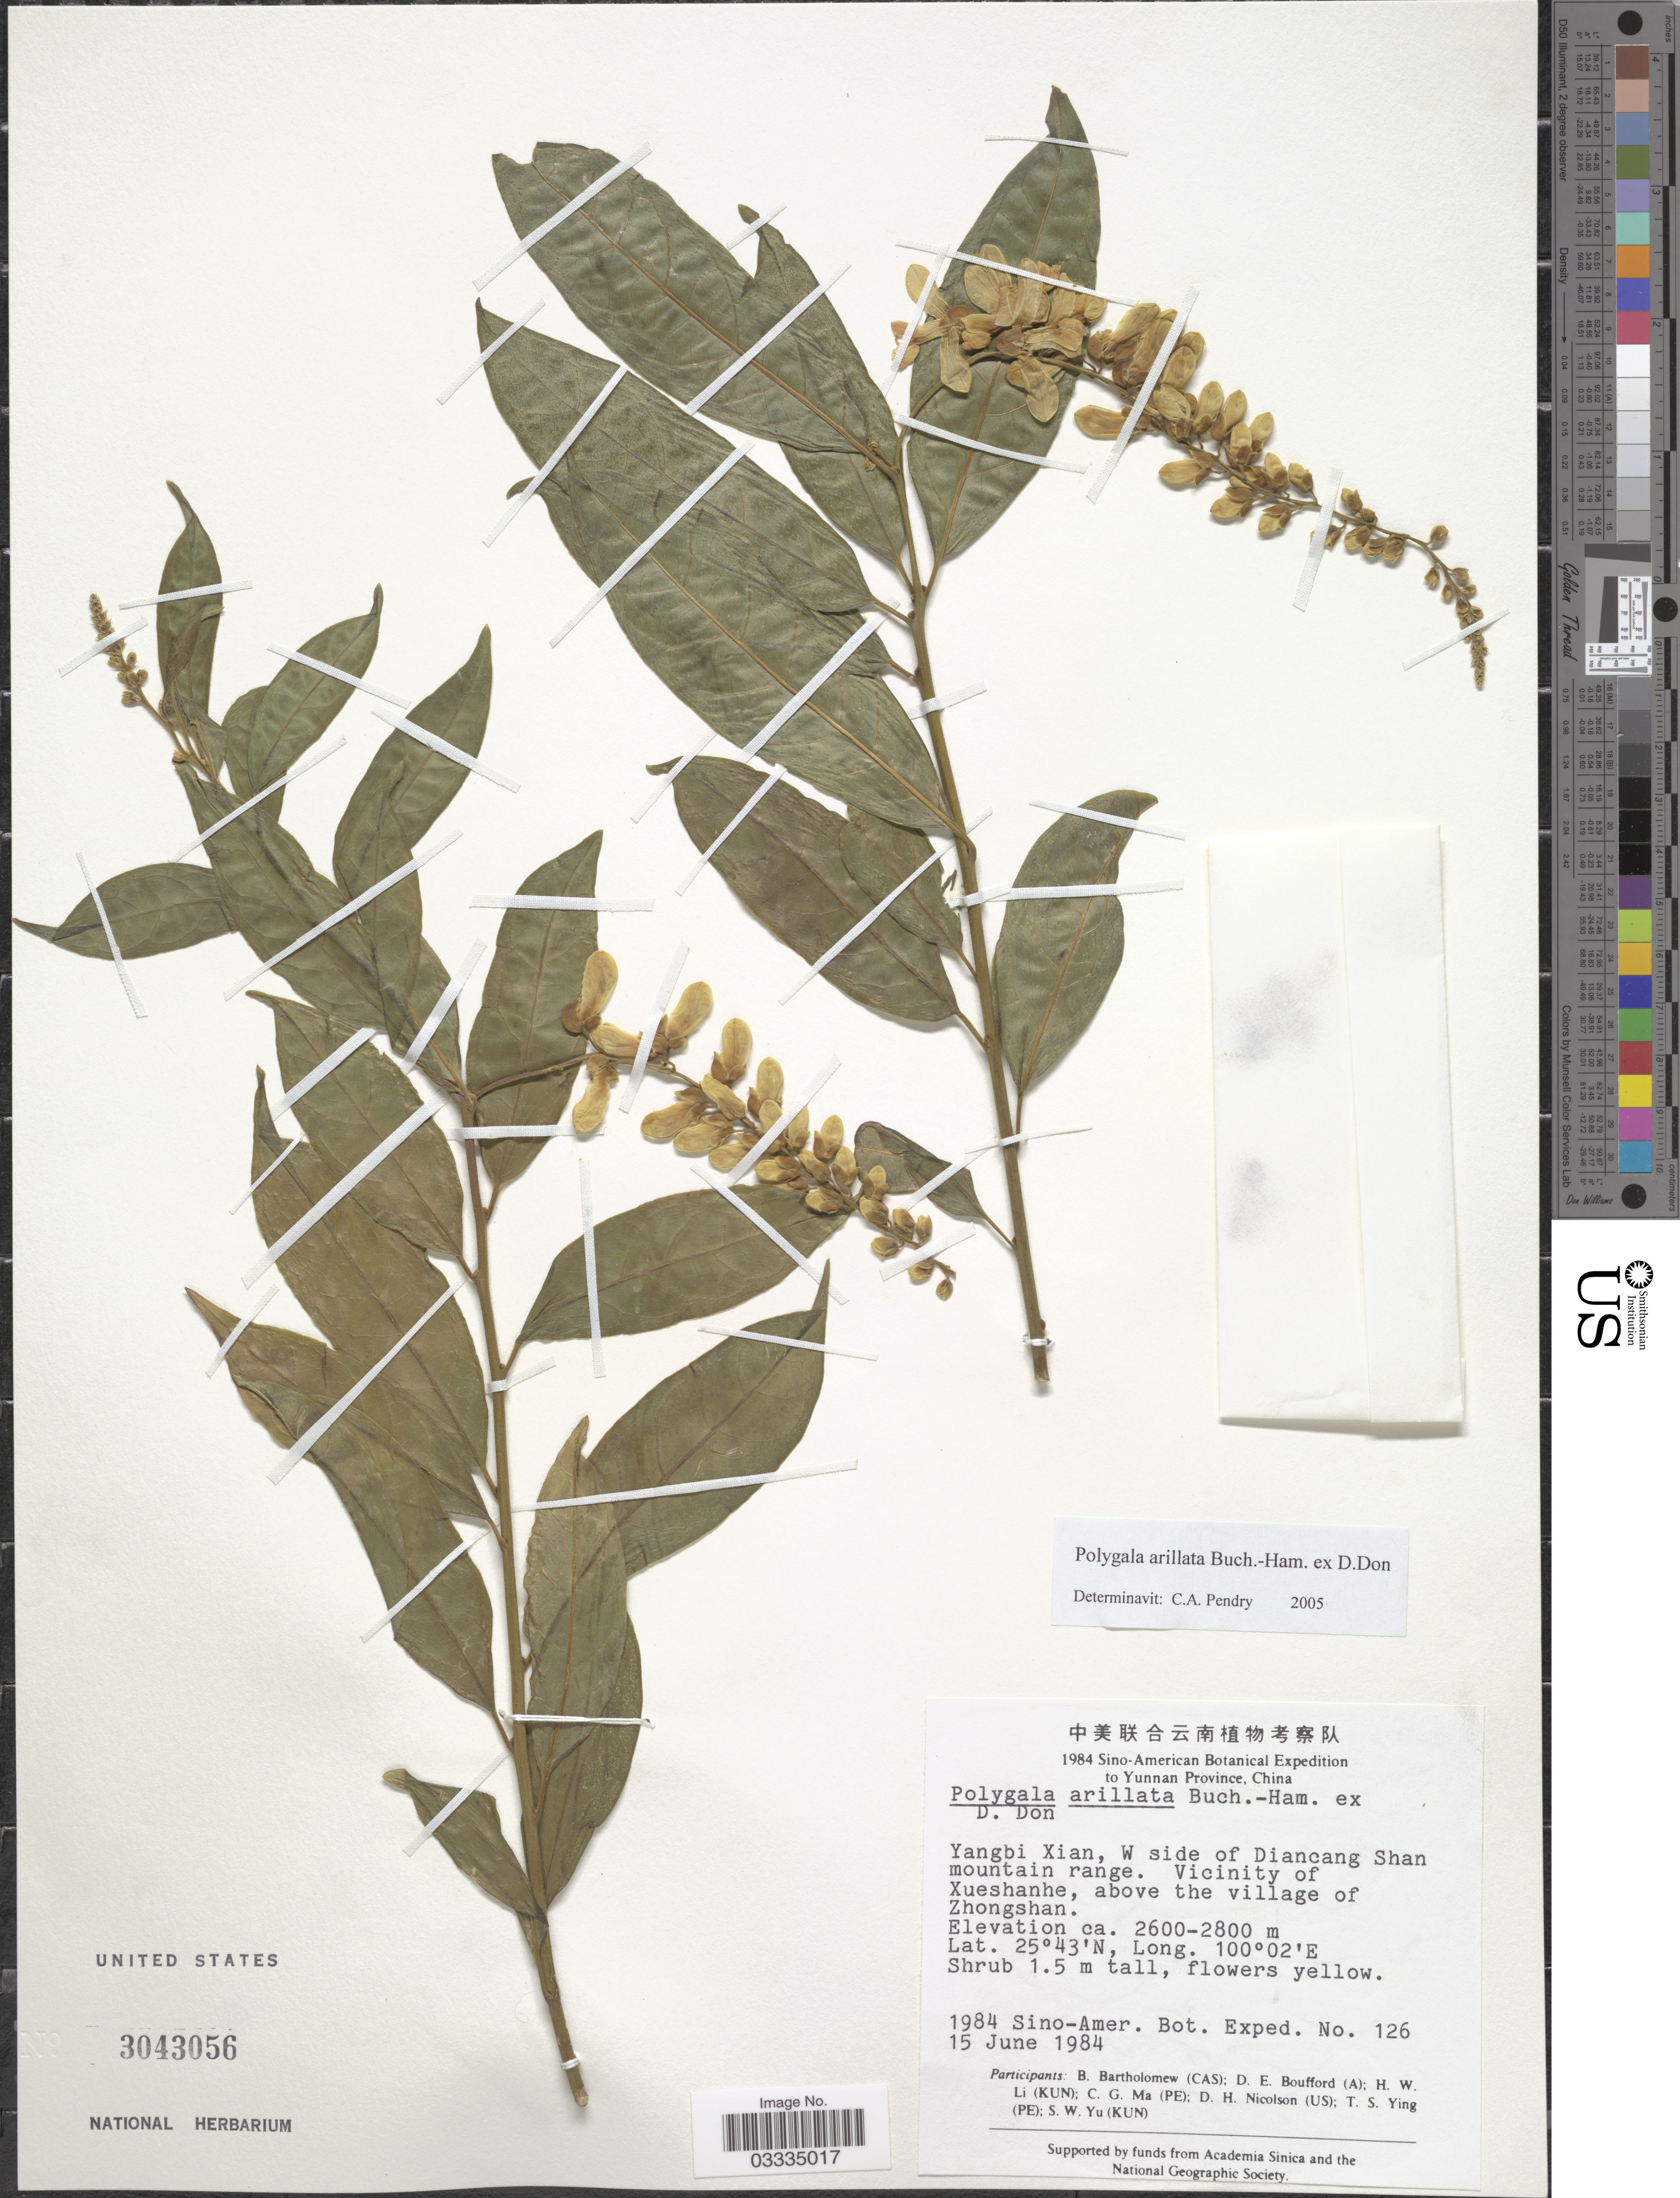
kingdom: Plantae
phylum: Tracheophyta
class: Magnoliopsida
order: Fabales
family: Polygalaceae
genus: Polygala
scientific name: Polygala arillata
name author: Buch.-Ham. ex D. Don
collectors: Sino-Amer. Bot. Exped. 1984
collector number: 126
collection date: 1984-06-15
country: China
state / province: Yunnan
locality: Yangbi Xian, W side of Diancang Shan mountain range. Vicinity of Xueshanhe, above the village of Zhongshan.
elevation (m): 2600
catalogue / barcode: US 3043056